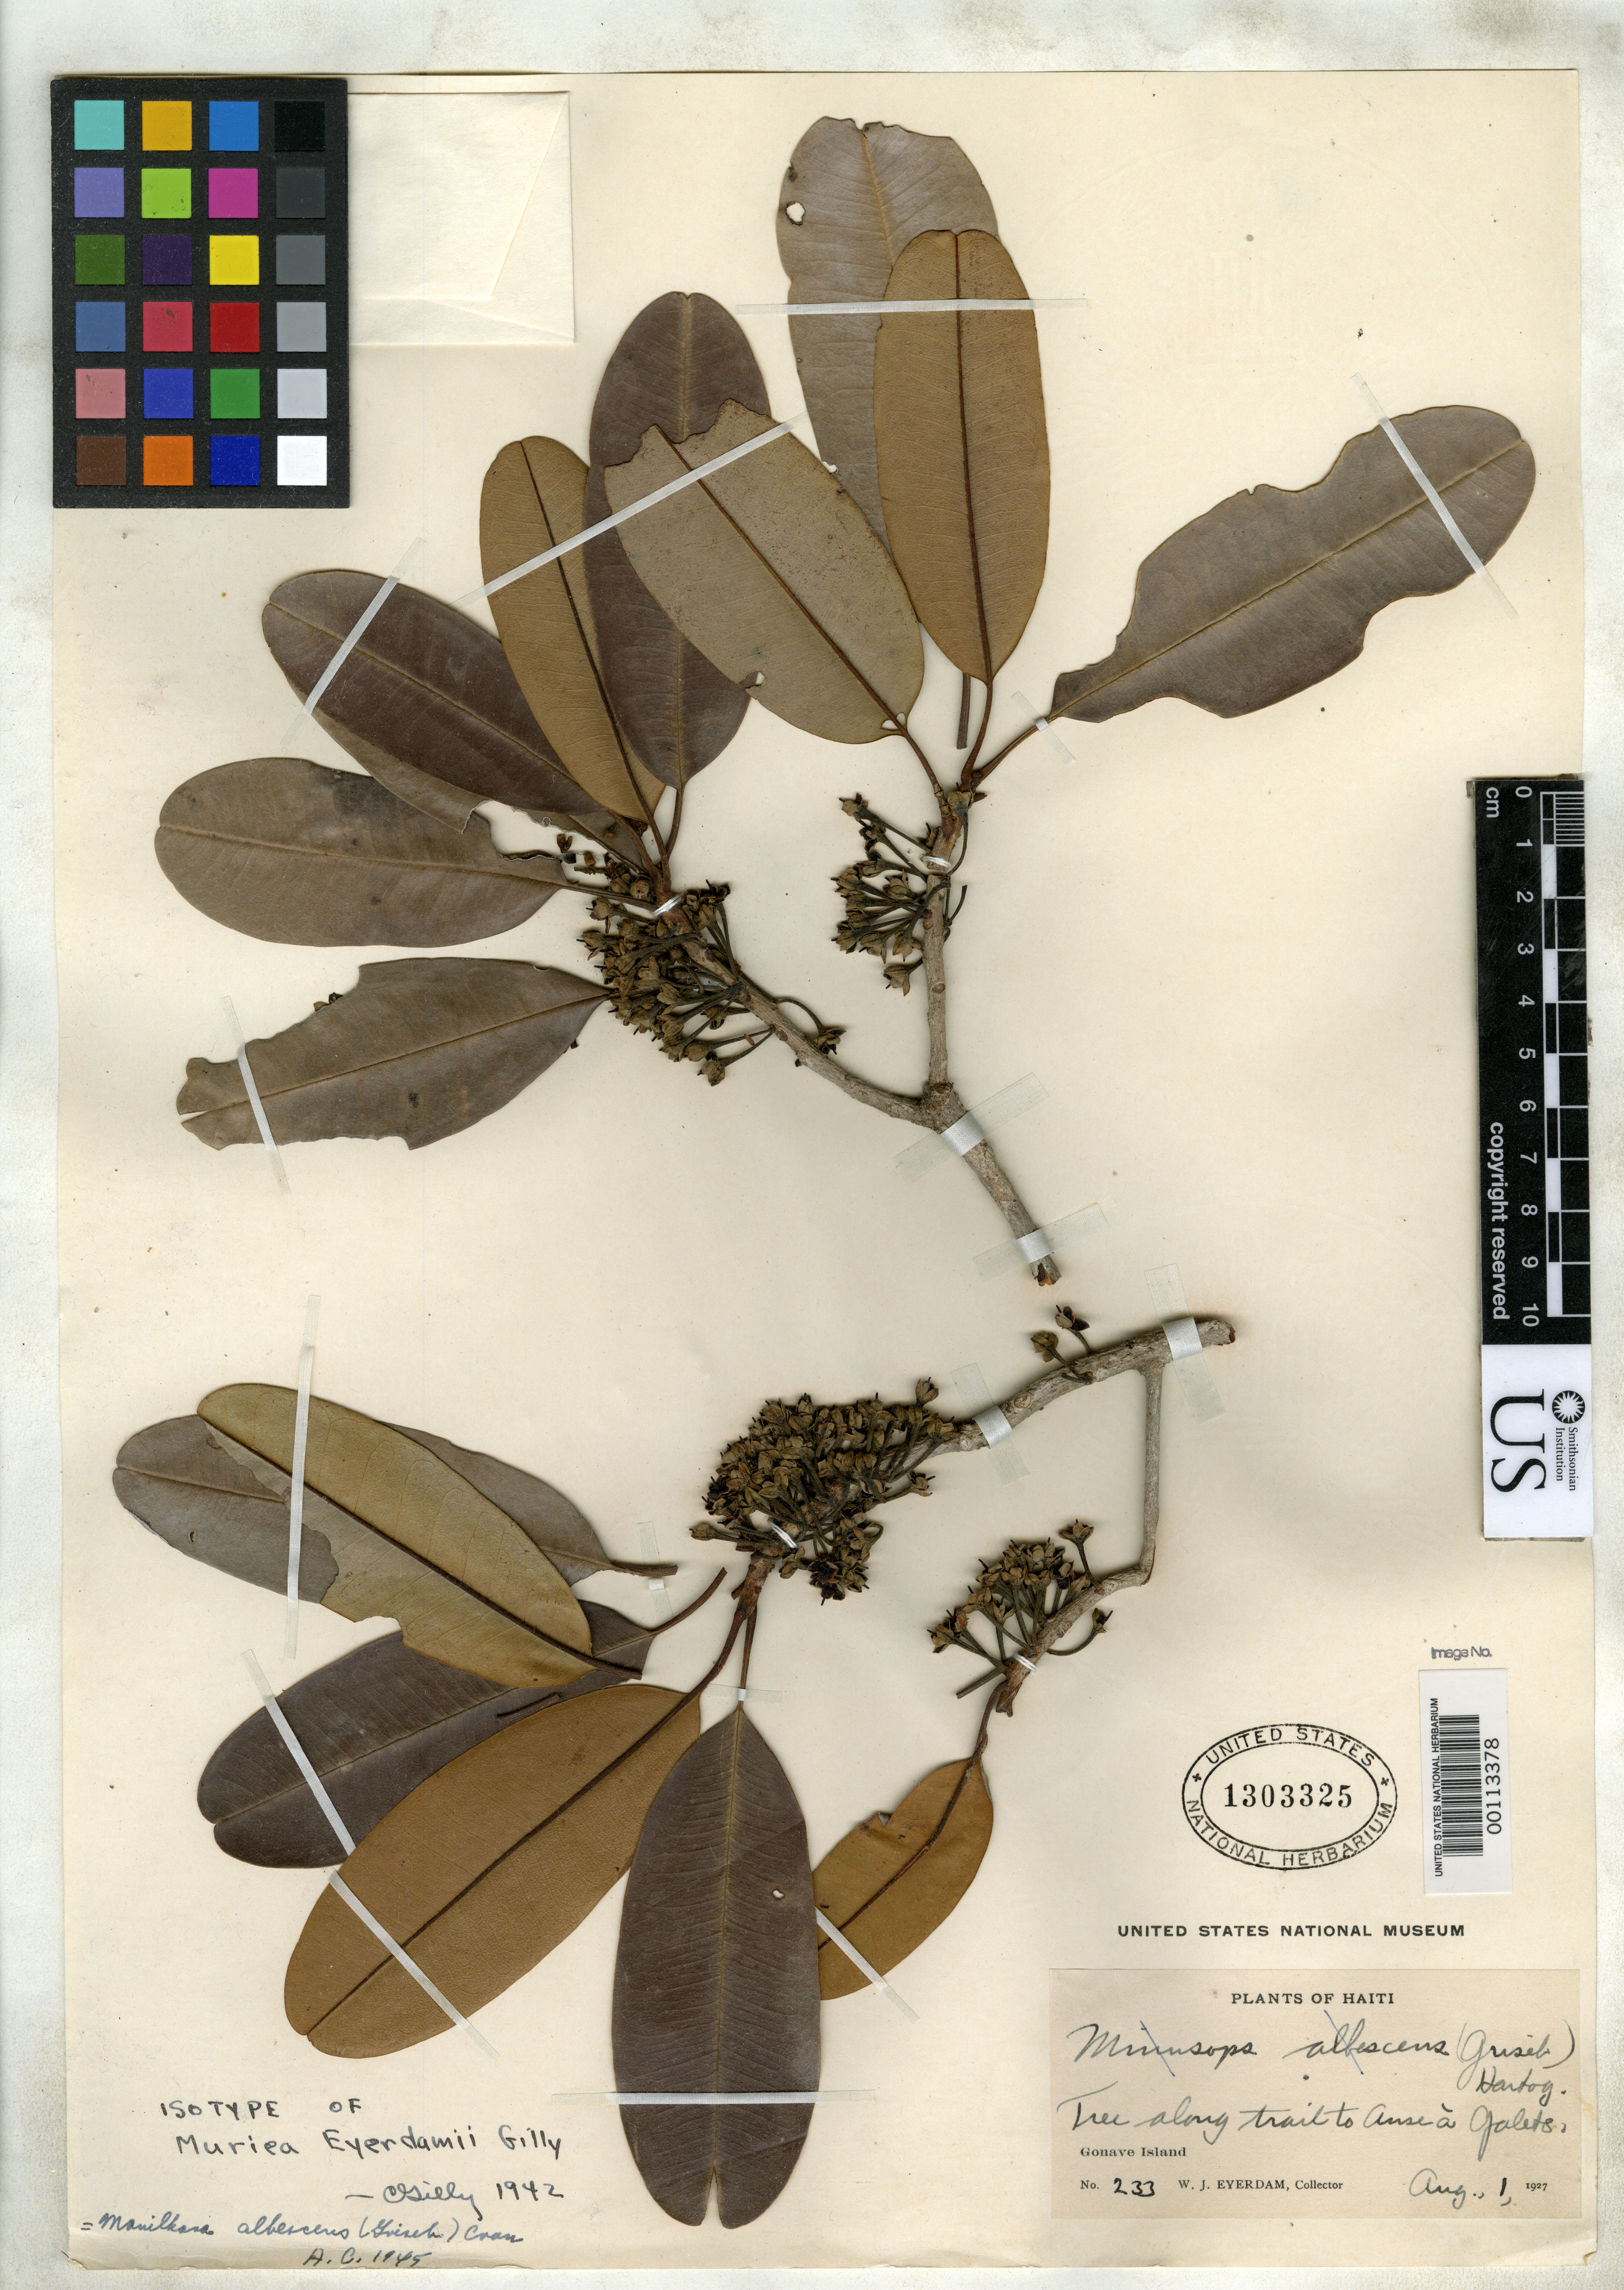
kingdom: Plantae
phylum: Tracheophyta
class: Magnoliopsida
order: Ericales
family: Sapotaceae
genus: Muriea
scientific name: Muriea eyerdamii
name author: Gilly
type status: Isotype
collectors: W. J. Eyerdam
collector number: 233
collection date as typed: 01 Aug 1927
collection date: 1927-08-01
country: Haiti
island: Gonave Island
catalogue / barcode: US 1303325